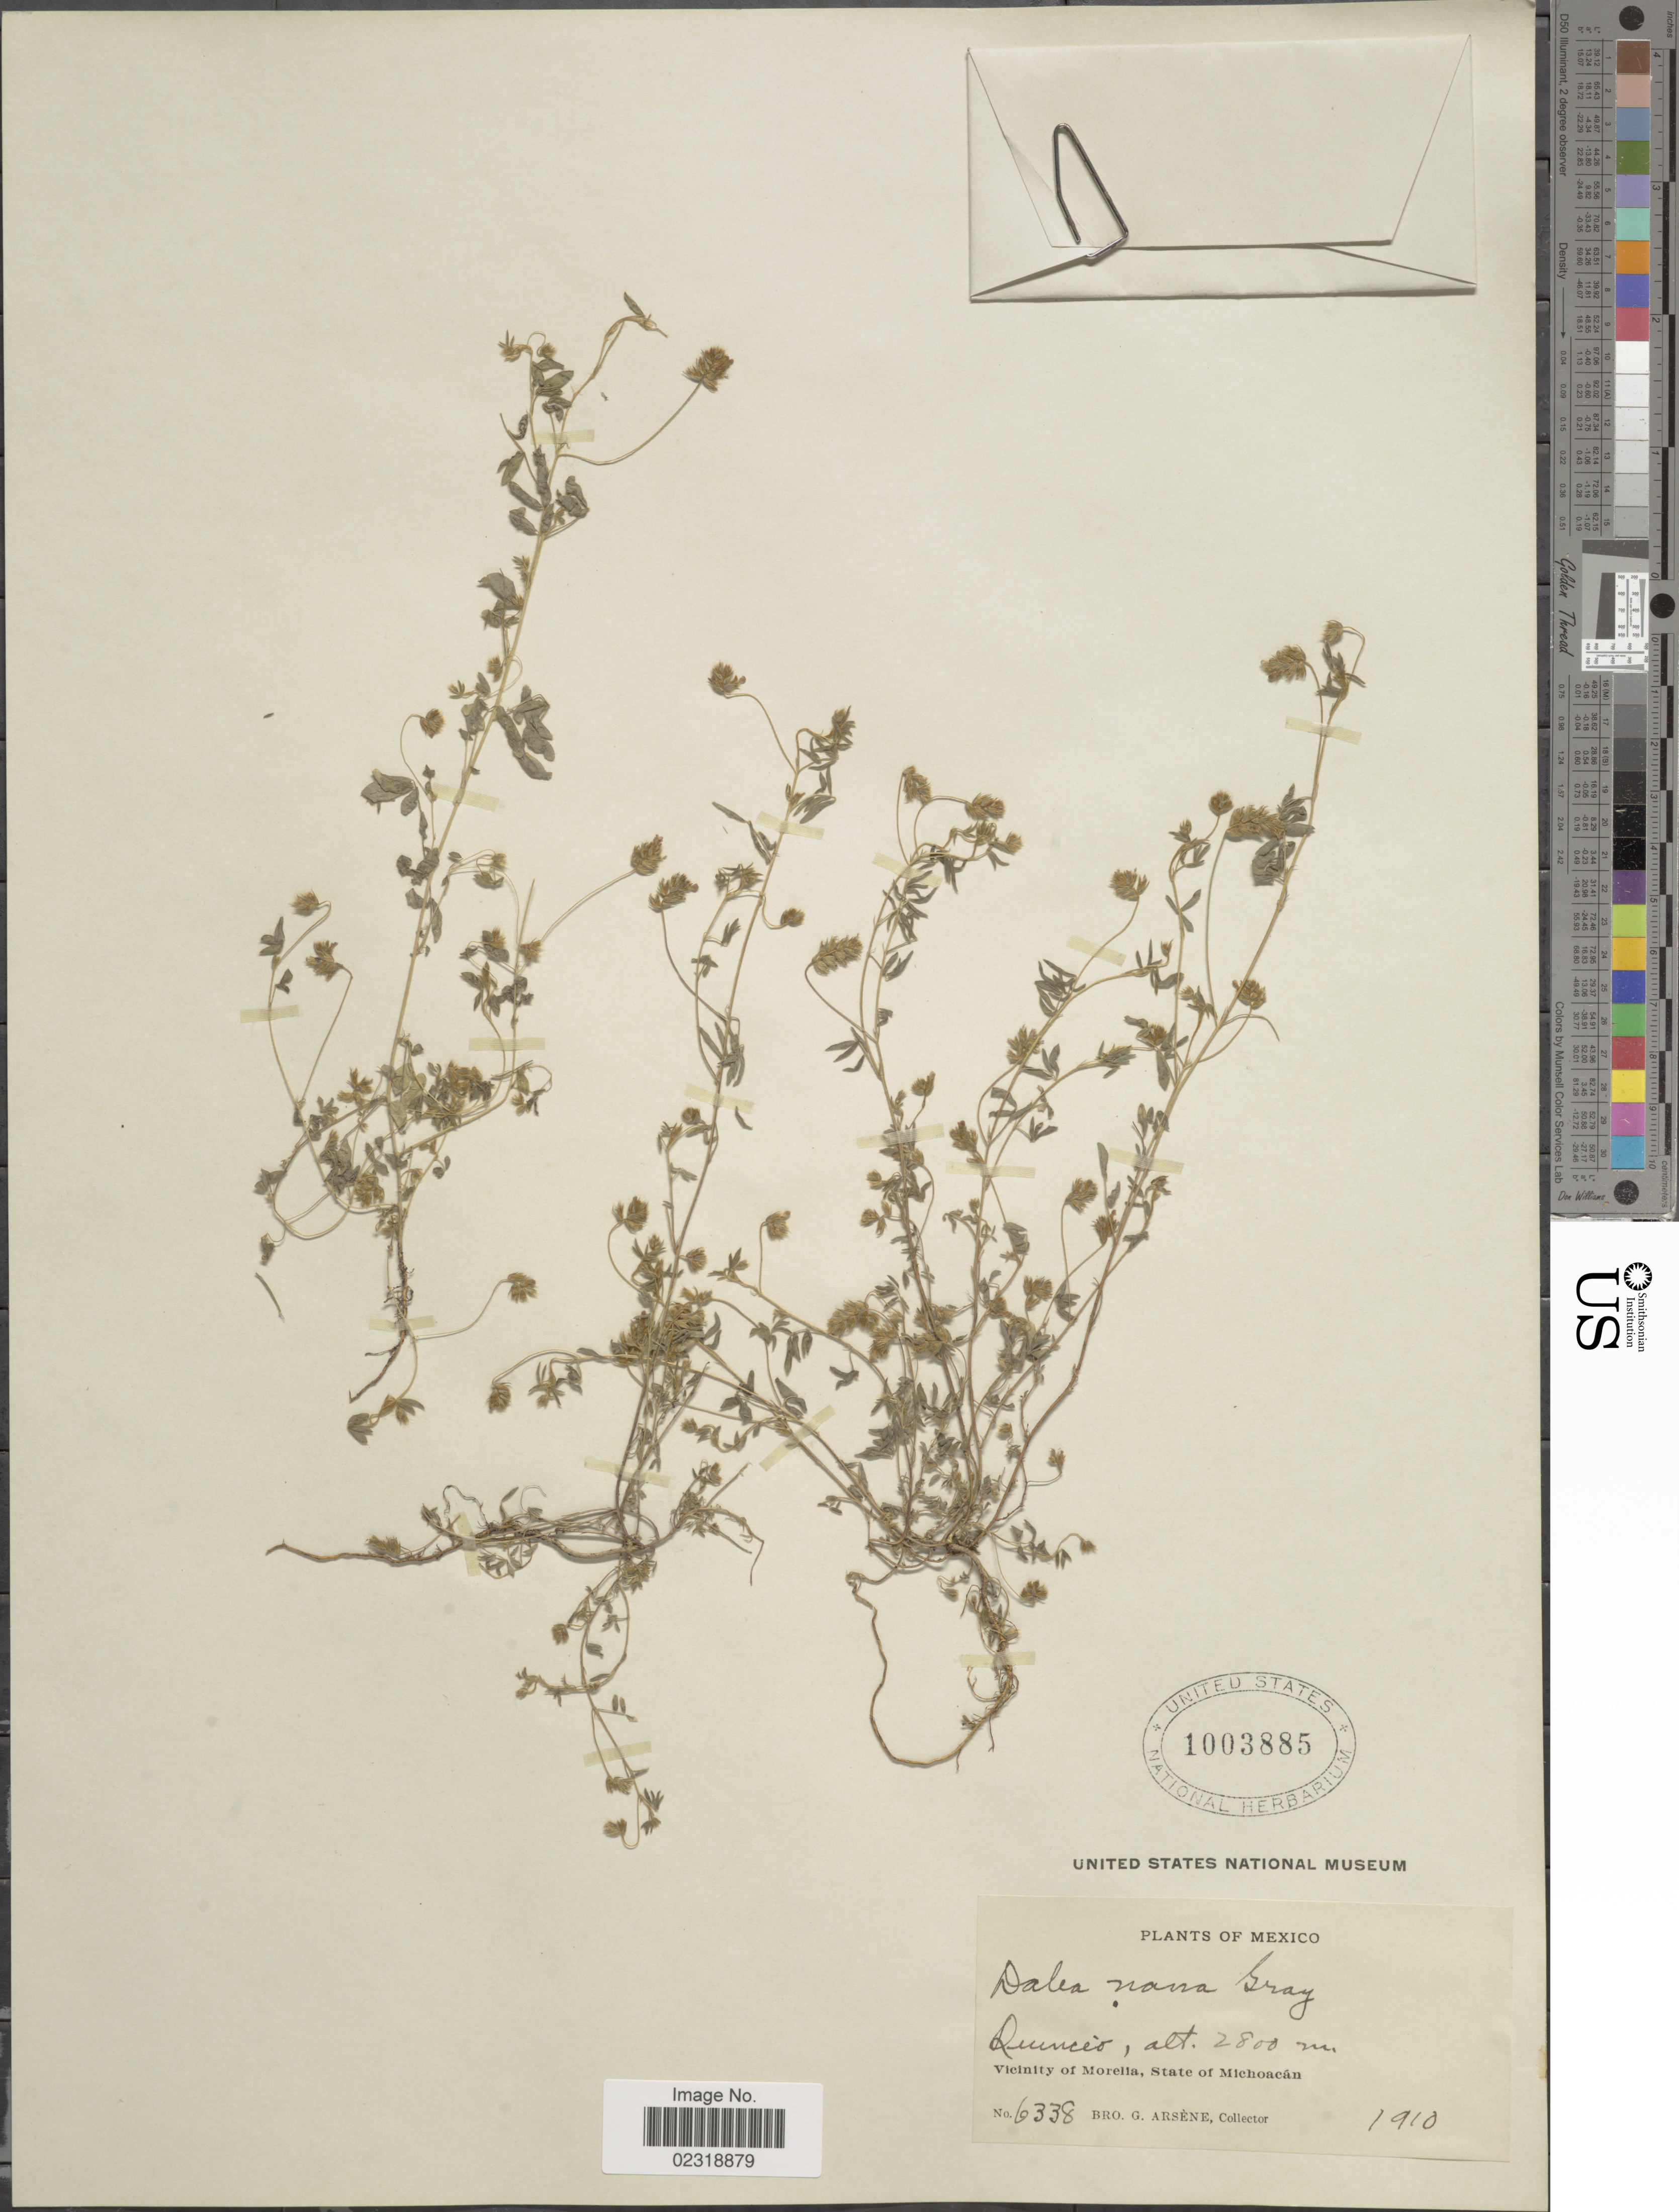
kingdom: Plantae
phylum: Tracheophyta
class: Magnoliopsida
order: Fabales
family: Fabaceae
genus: Dalea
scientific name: Dalea brachystachys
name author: A. Gray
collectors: Bro. G. Arsène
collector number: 6338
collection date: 1910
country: Mexico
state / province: Michoacán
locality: Quinceo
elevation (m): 2800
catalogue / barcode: US 1003885